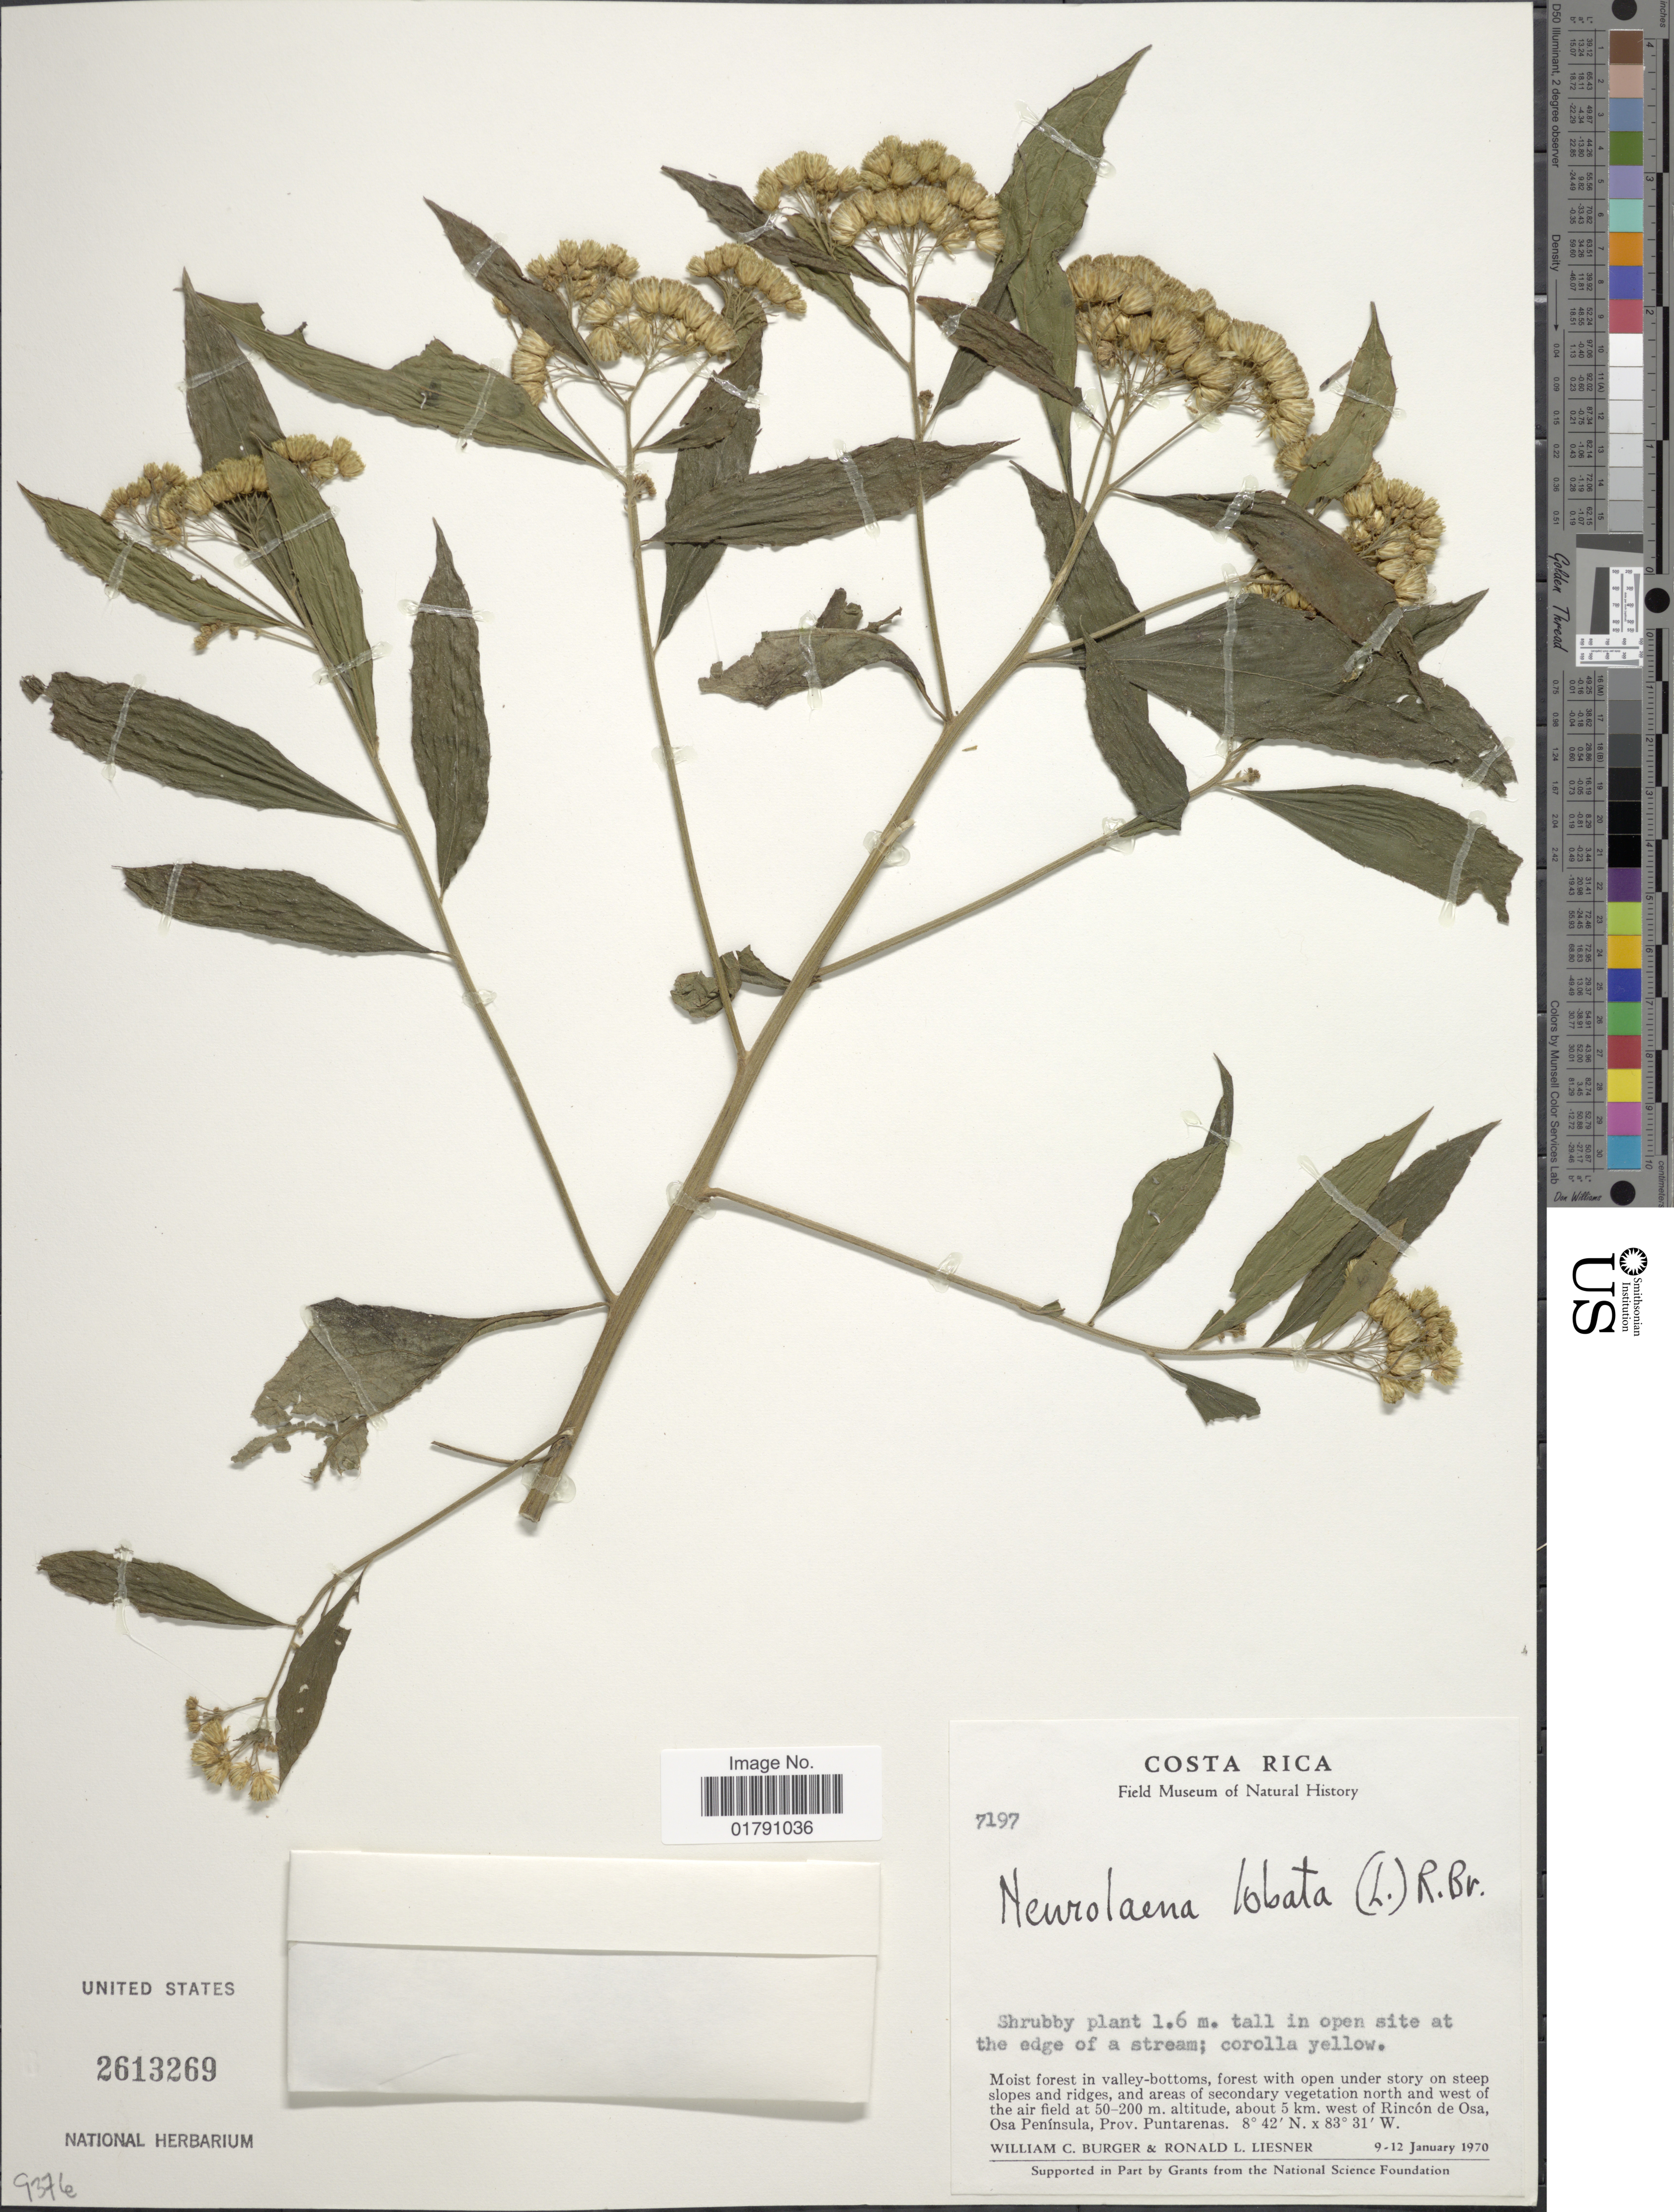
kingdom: Plantae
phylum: Tracheophyta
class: Magnoliopsida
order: Asterales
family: Asteraceae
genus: Neurolaena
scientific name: Neurolaena lobata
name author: (L.) R. Br. ex Cass.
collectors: W. Burger & R. L. Liesner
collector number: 7197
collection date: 1970-01-09/1970-01-12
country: Costa Rica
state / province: Puntarenas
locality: About 5 km west of Rincon de Osa, Osa Peninsula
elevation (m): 50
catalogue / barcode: US 2613269